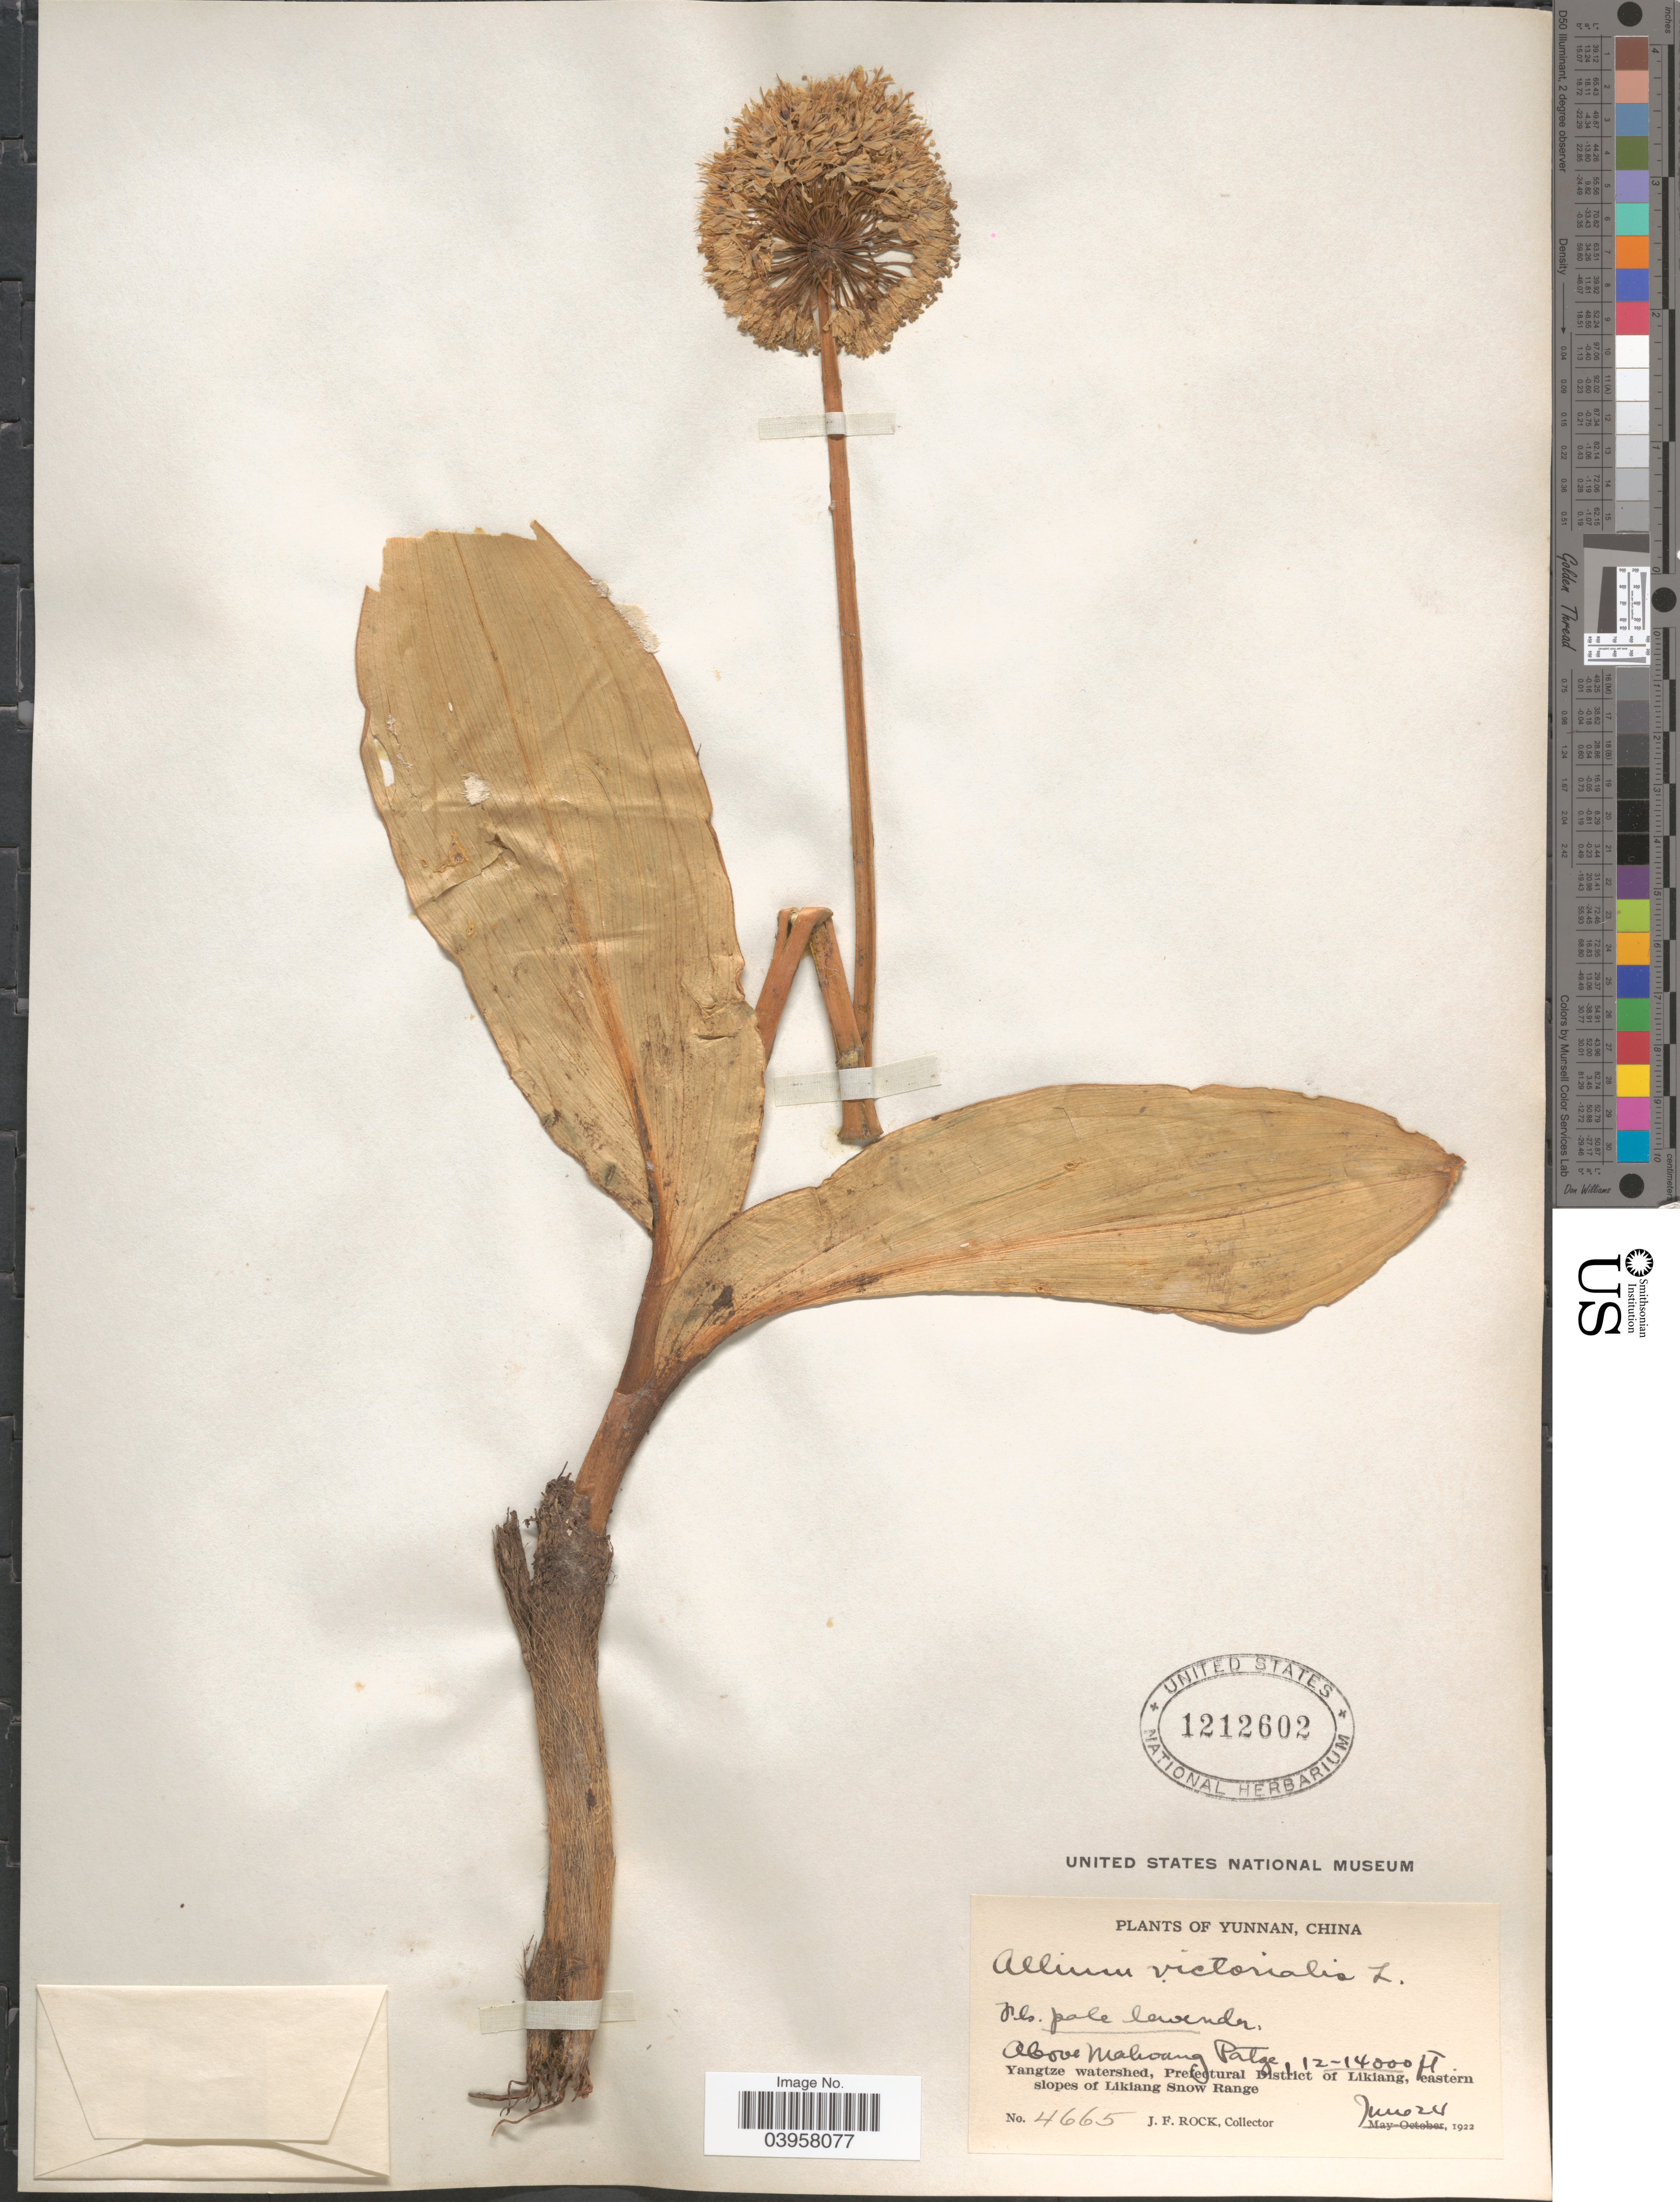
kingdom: Plantae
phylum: Tracheophyta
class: Liliopsida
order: Asparagales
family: Amaryllidaceae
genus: Allium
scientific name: Allium victorialis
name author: L.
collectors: J. Rock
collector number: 4665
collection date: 1922-06-24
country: China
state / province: Yunnan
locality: Above Mahoang Patge. Yangtze watershed, Prefectural District of Likiang, eastern slopes of Likiang Snow Range.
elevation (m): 3658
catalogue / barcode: US 1212602